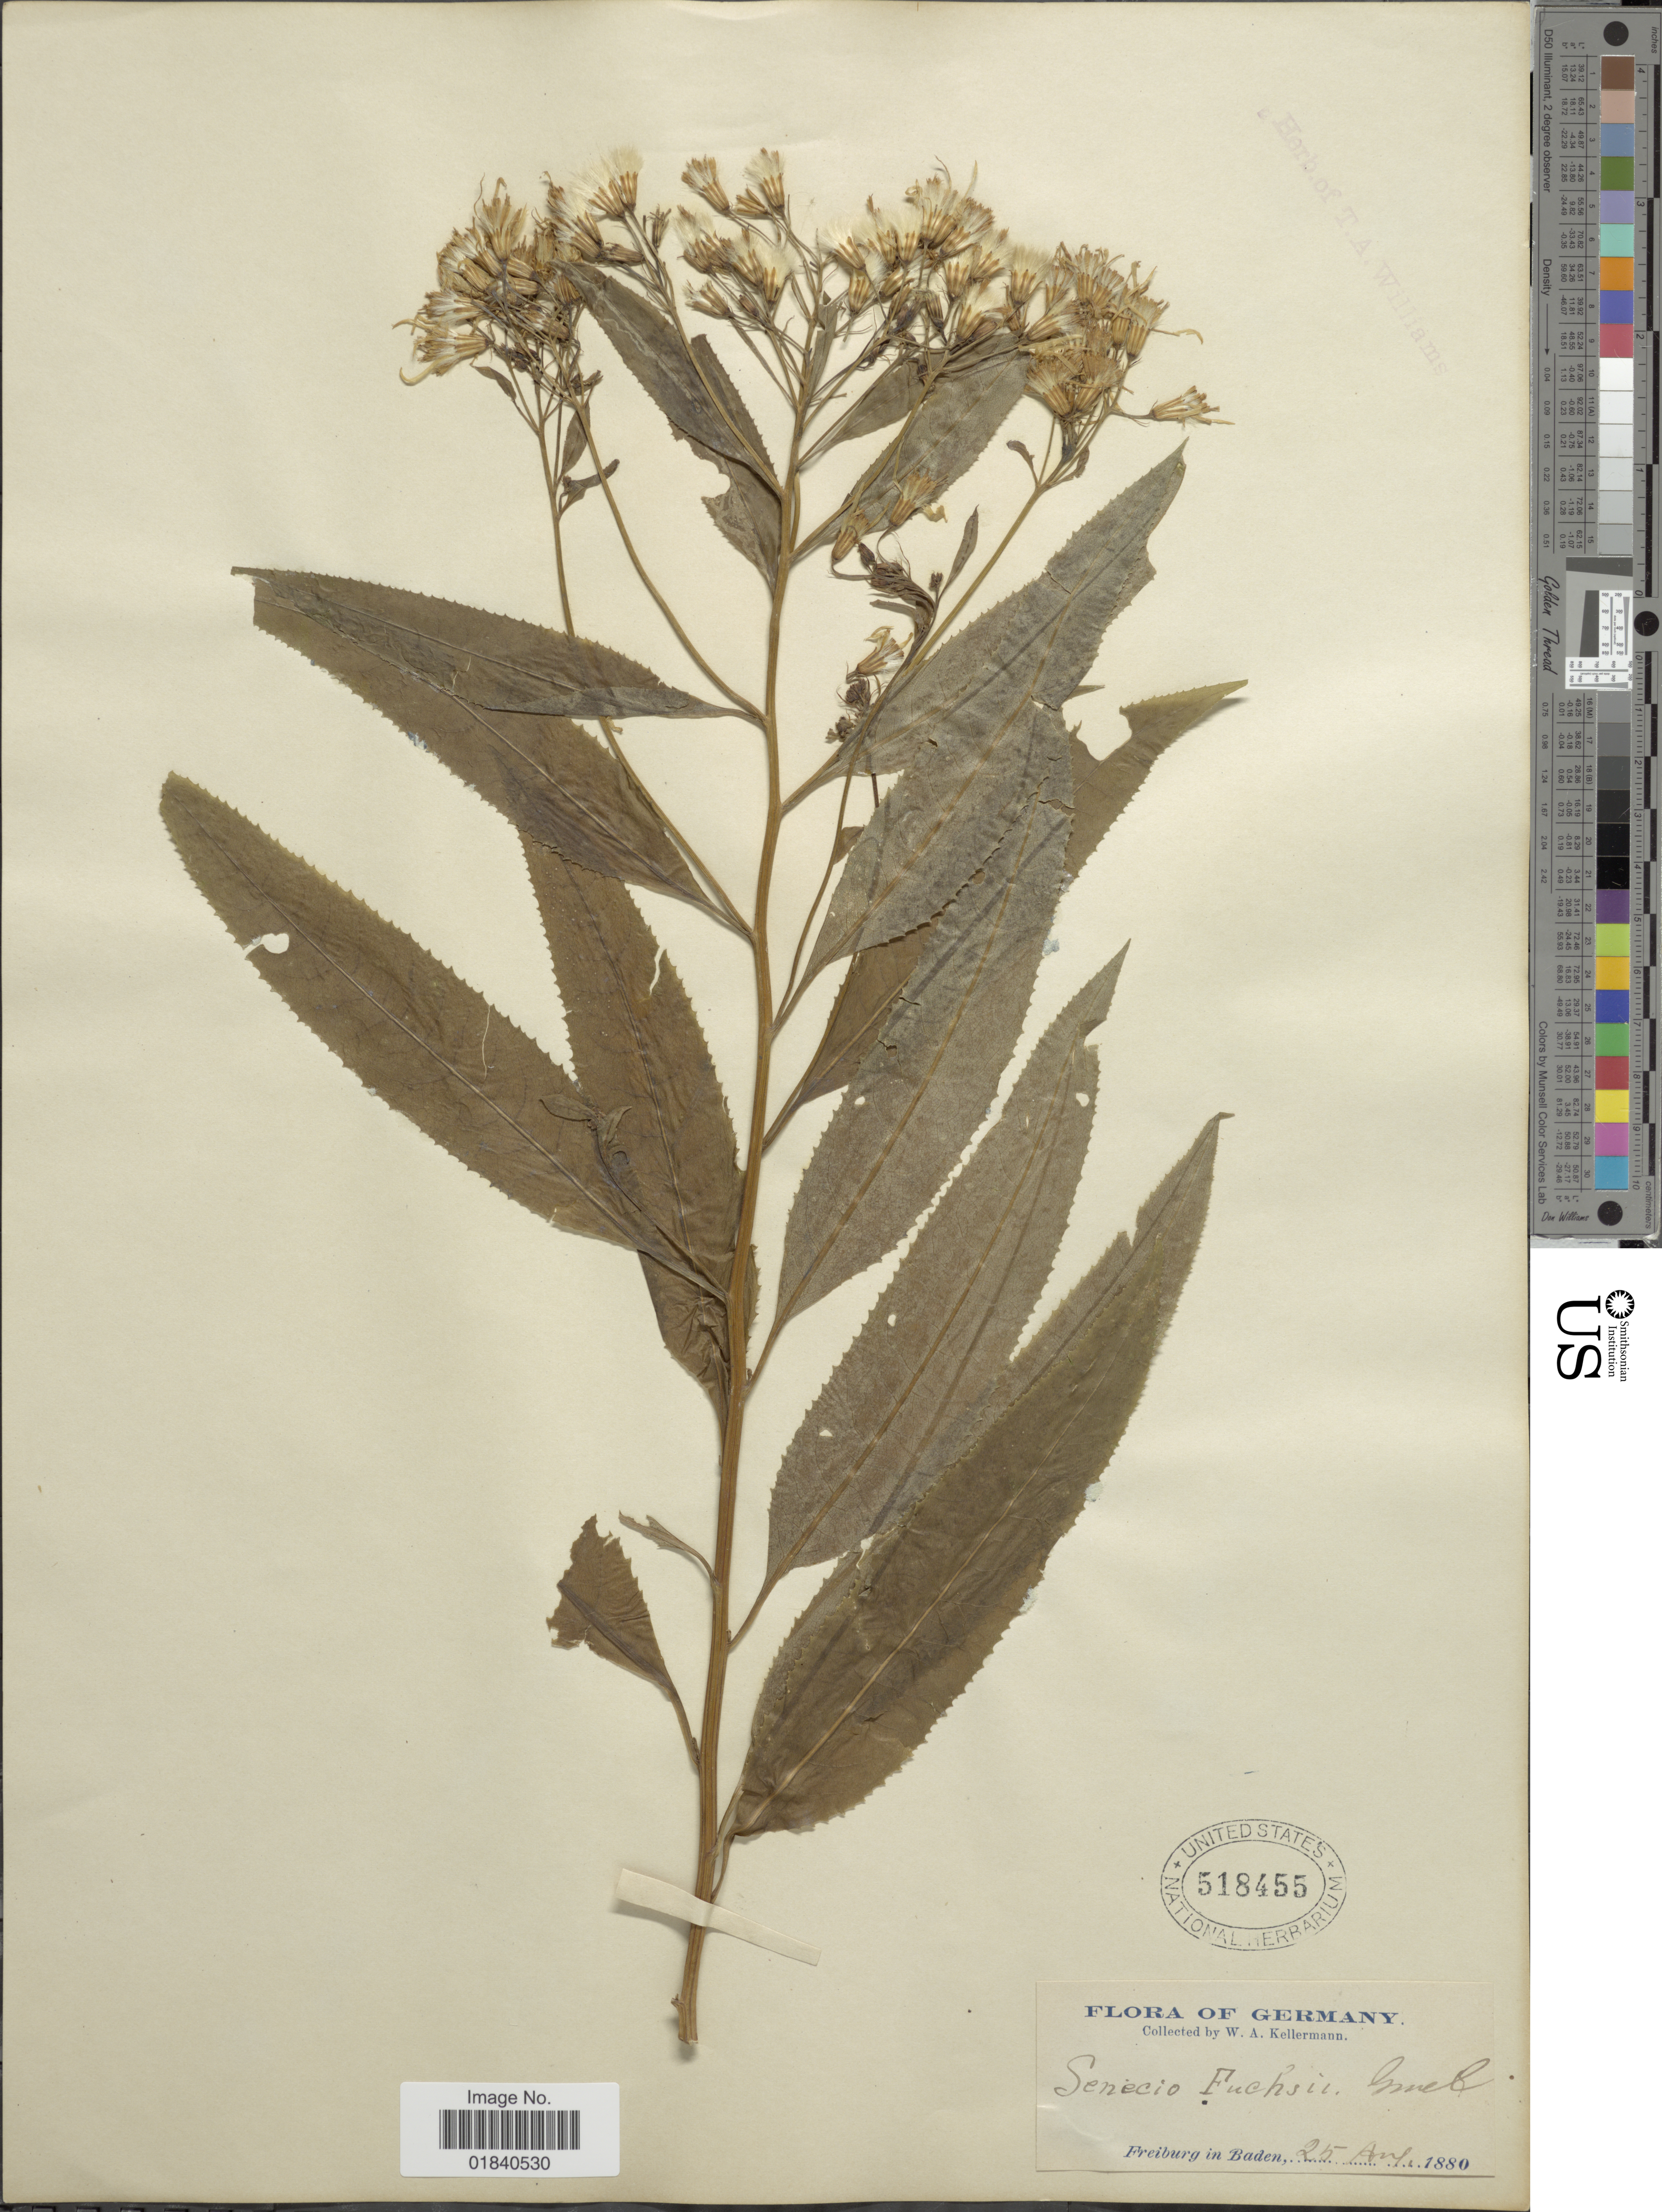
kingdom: Plantae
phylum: Tracheophyta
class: Magnoliopsida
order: Asterales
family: Asteraceae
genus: Senecio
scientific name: Senecio ovatus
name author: (G. Gaertn. et al.) Willd.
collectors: W. A. Kellermann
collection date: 1880-08-25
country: Germany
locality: Freiburg in Baden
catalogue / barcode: US 518455